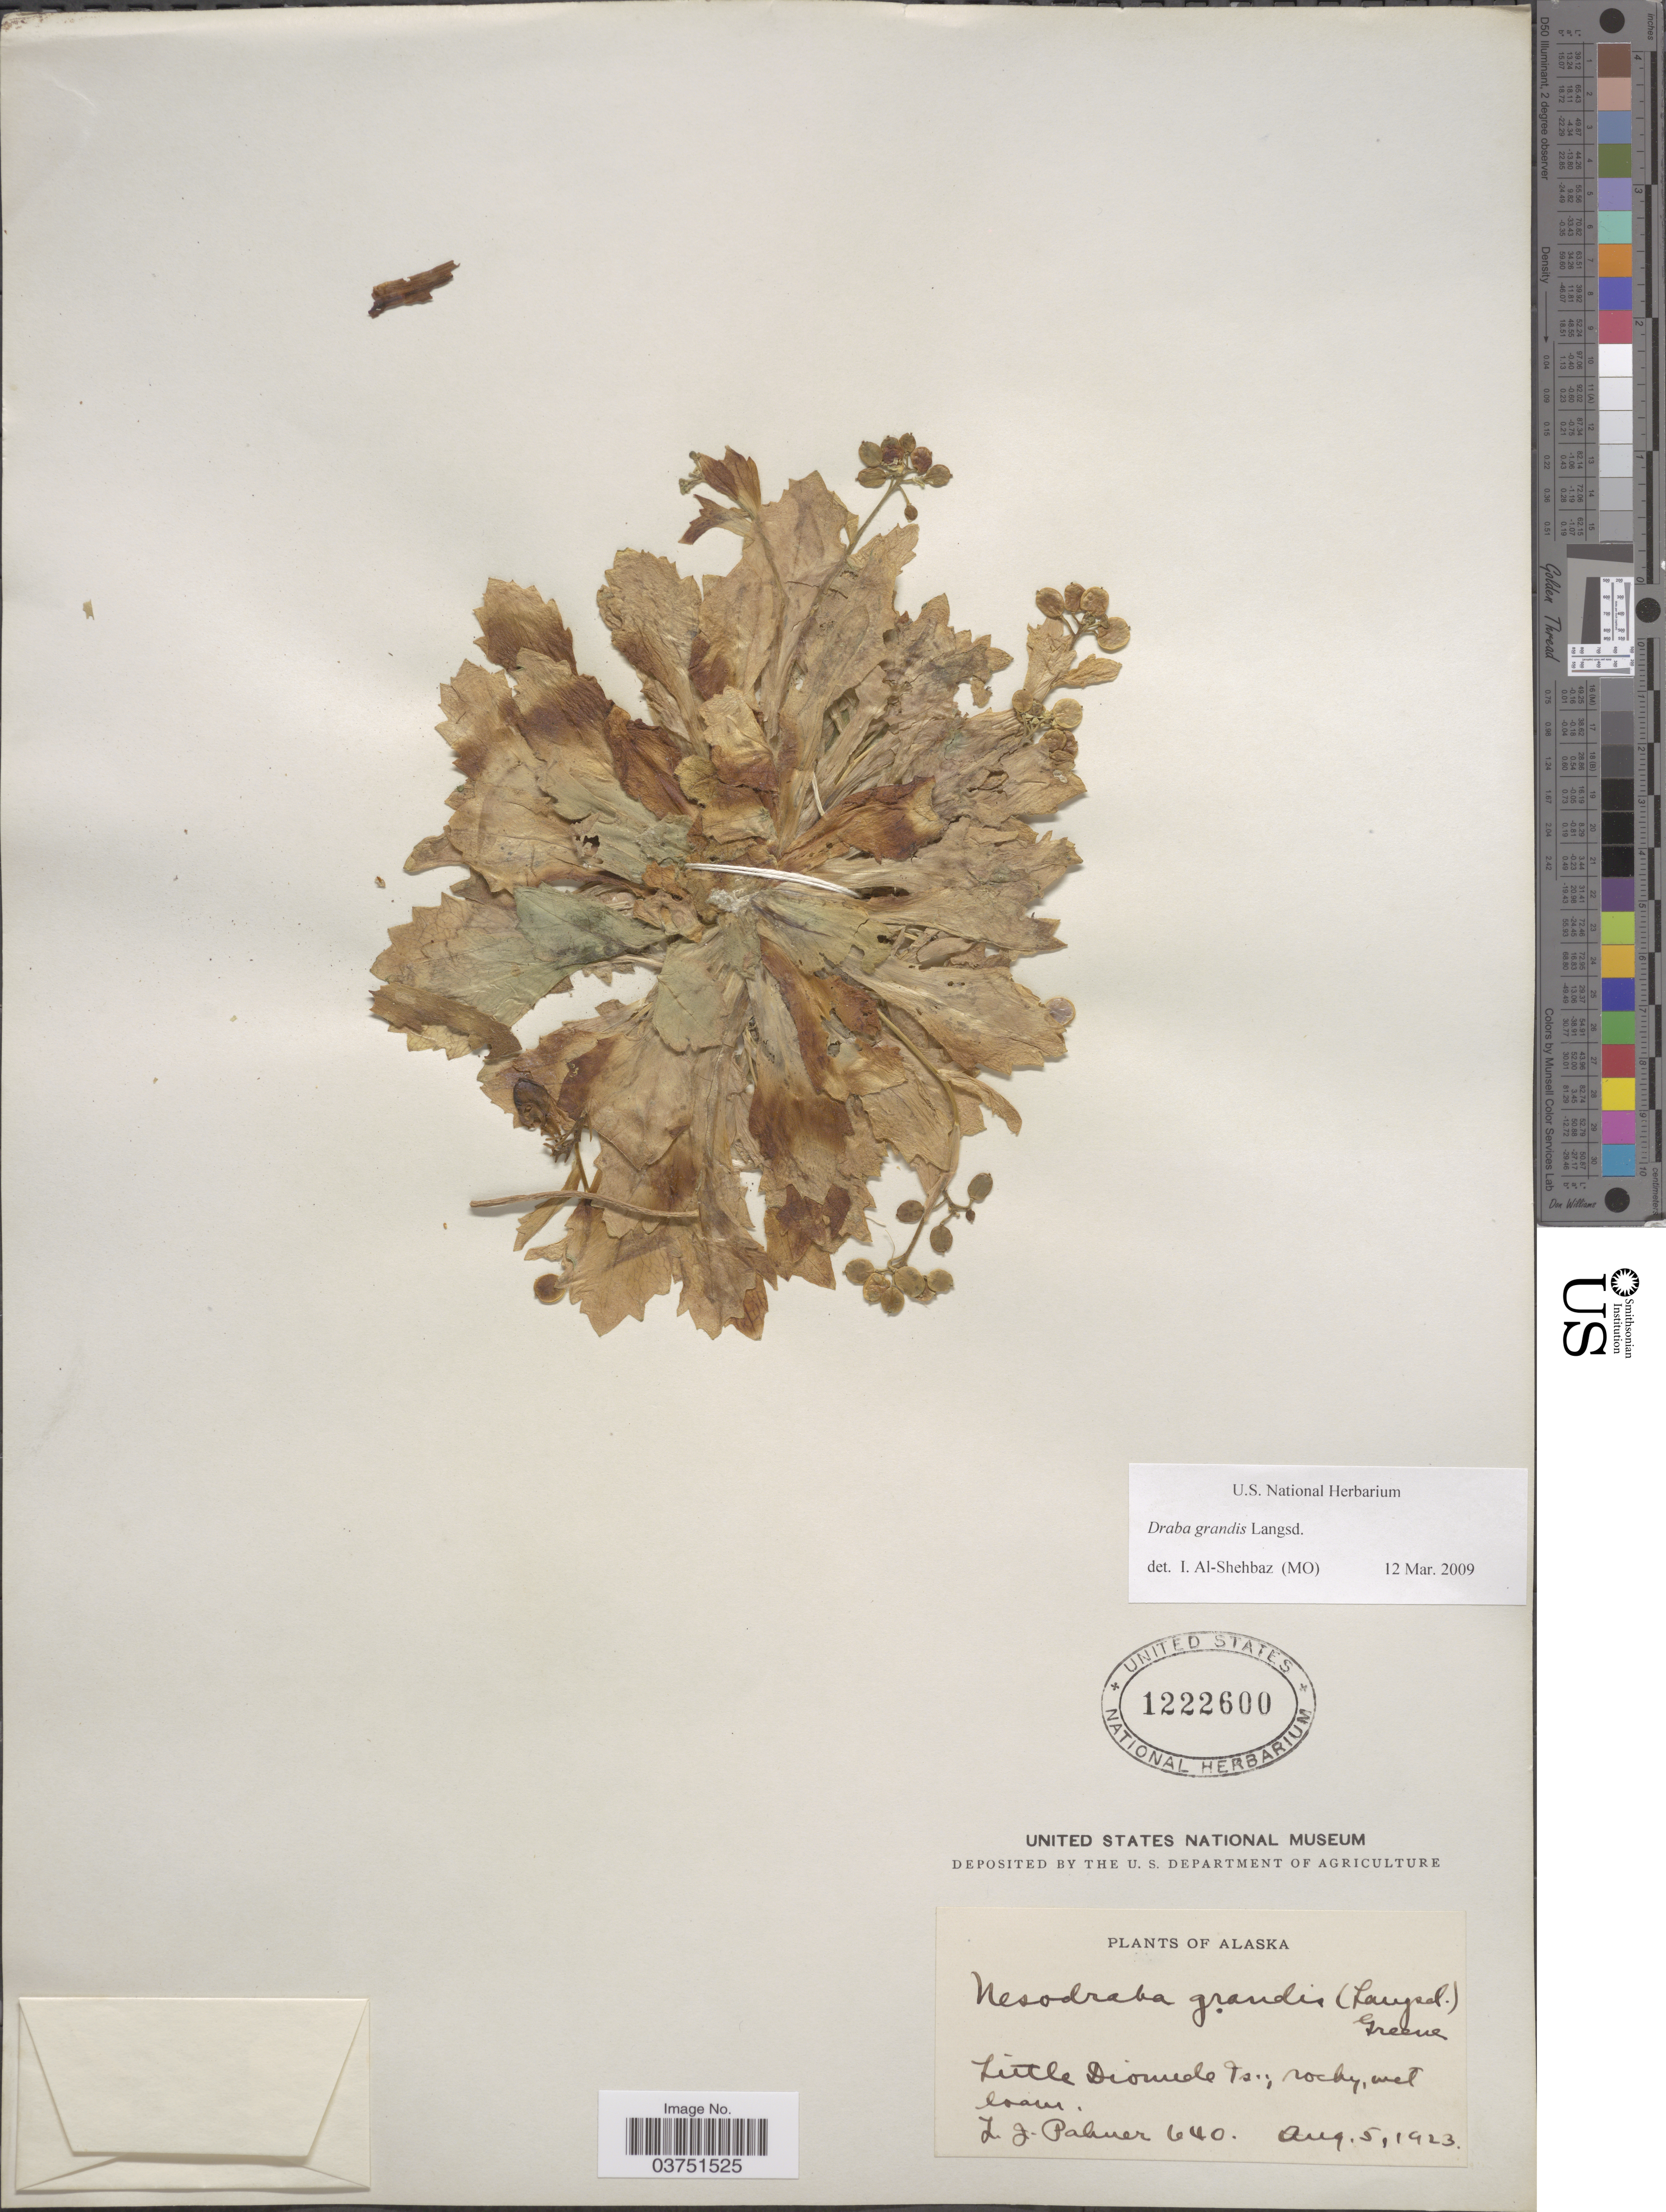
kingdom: Plantae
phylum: Tracheophyta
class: Magnoliopsida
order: Brassicales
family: Brassicaceae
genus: Draba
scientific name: Draba grandis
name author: Langsd. ex DC.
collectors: L. J. Palmer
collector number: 640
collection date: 1923-08-05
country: United States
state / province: Alaska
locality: Little Diomede Is.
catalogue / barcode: US 1222600